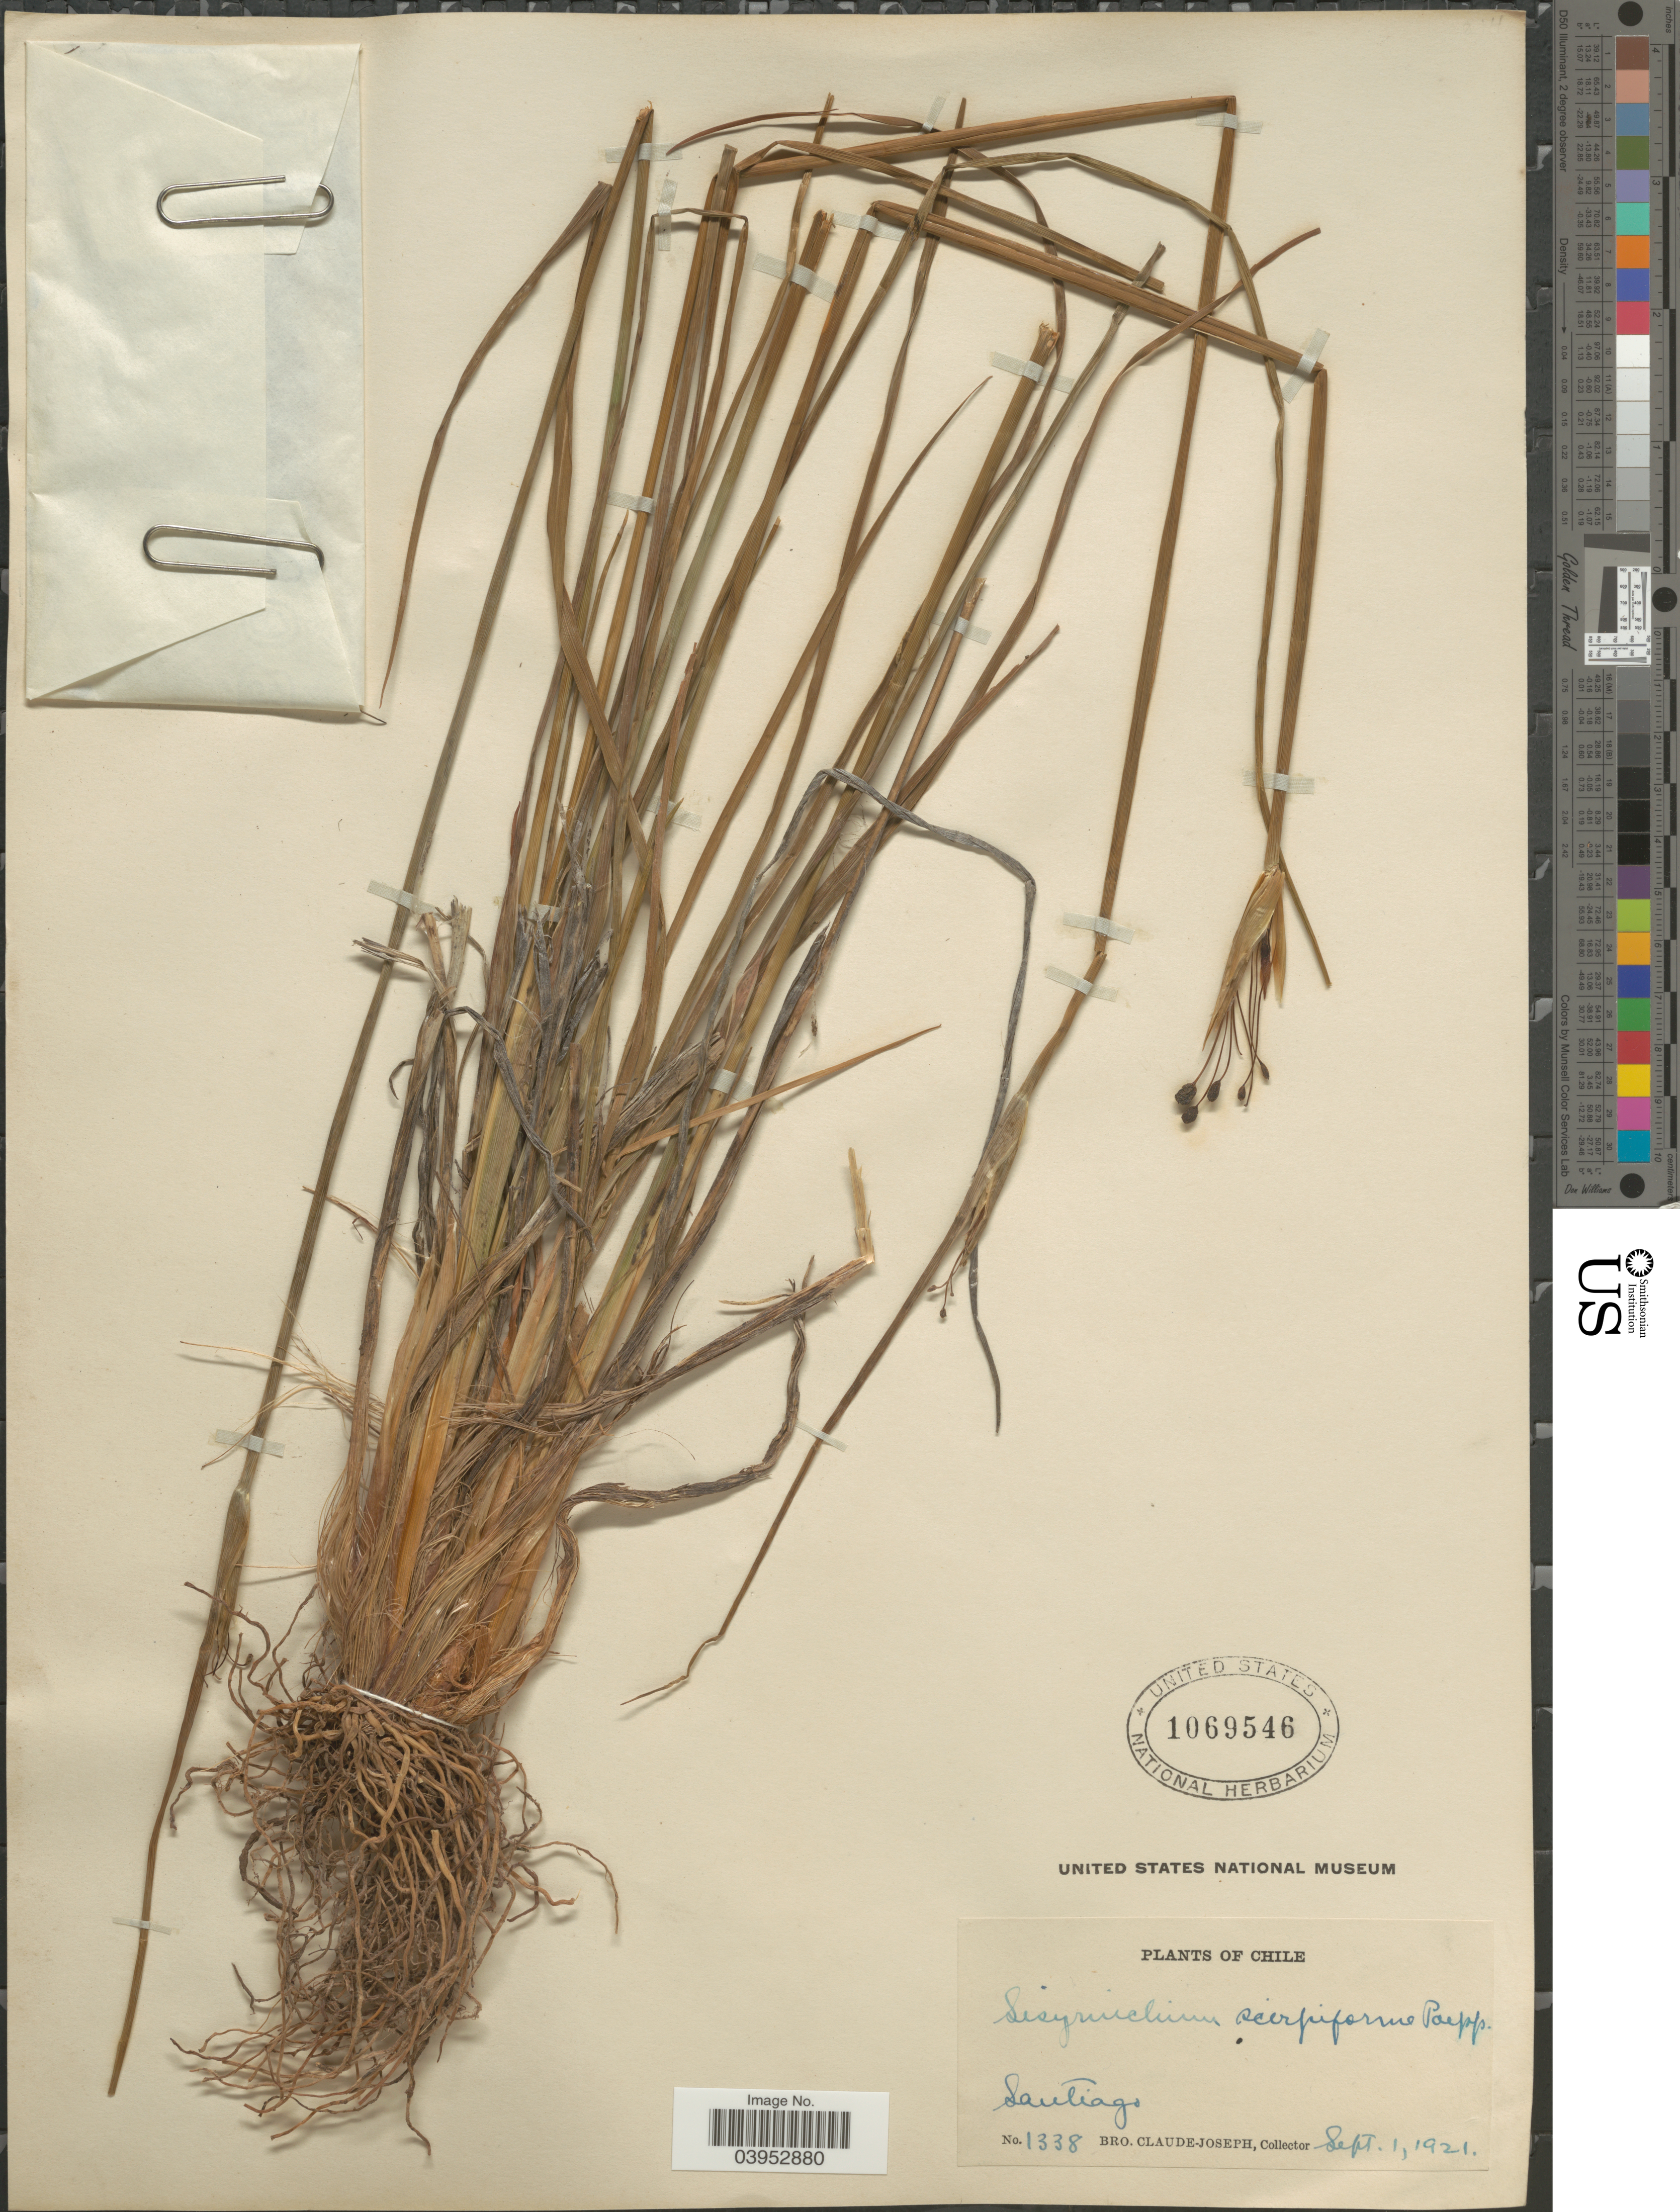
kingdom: Plantae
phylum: Tracheophyta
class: Liliopsida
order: Asparagales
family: Iridaceae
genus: Olsynium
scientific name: Olsynium scirpoideum subsp. scirpoideum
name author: (Poepp.) Goldblatt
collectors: Bro. Claude-Joseph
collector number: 1338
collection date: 1921-09-01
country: Chile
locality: Santiago.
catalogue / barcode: US 1069546